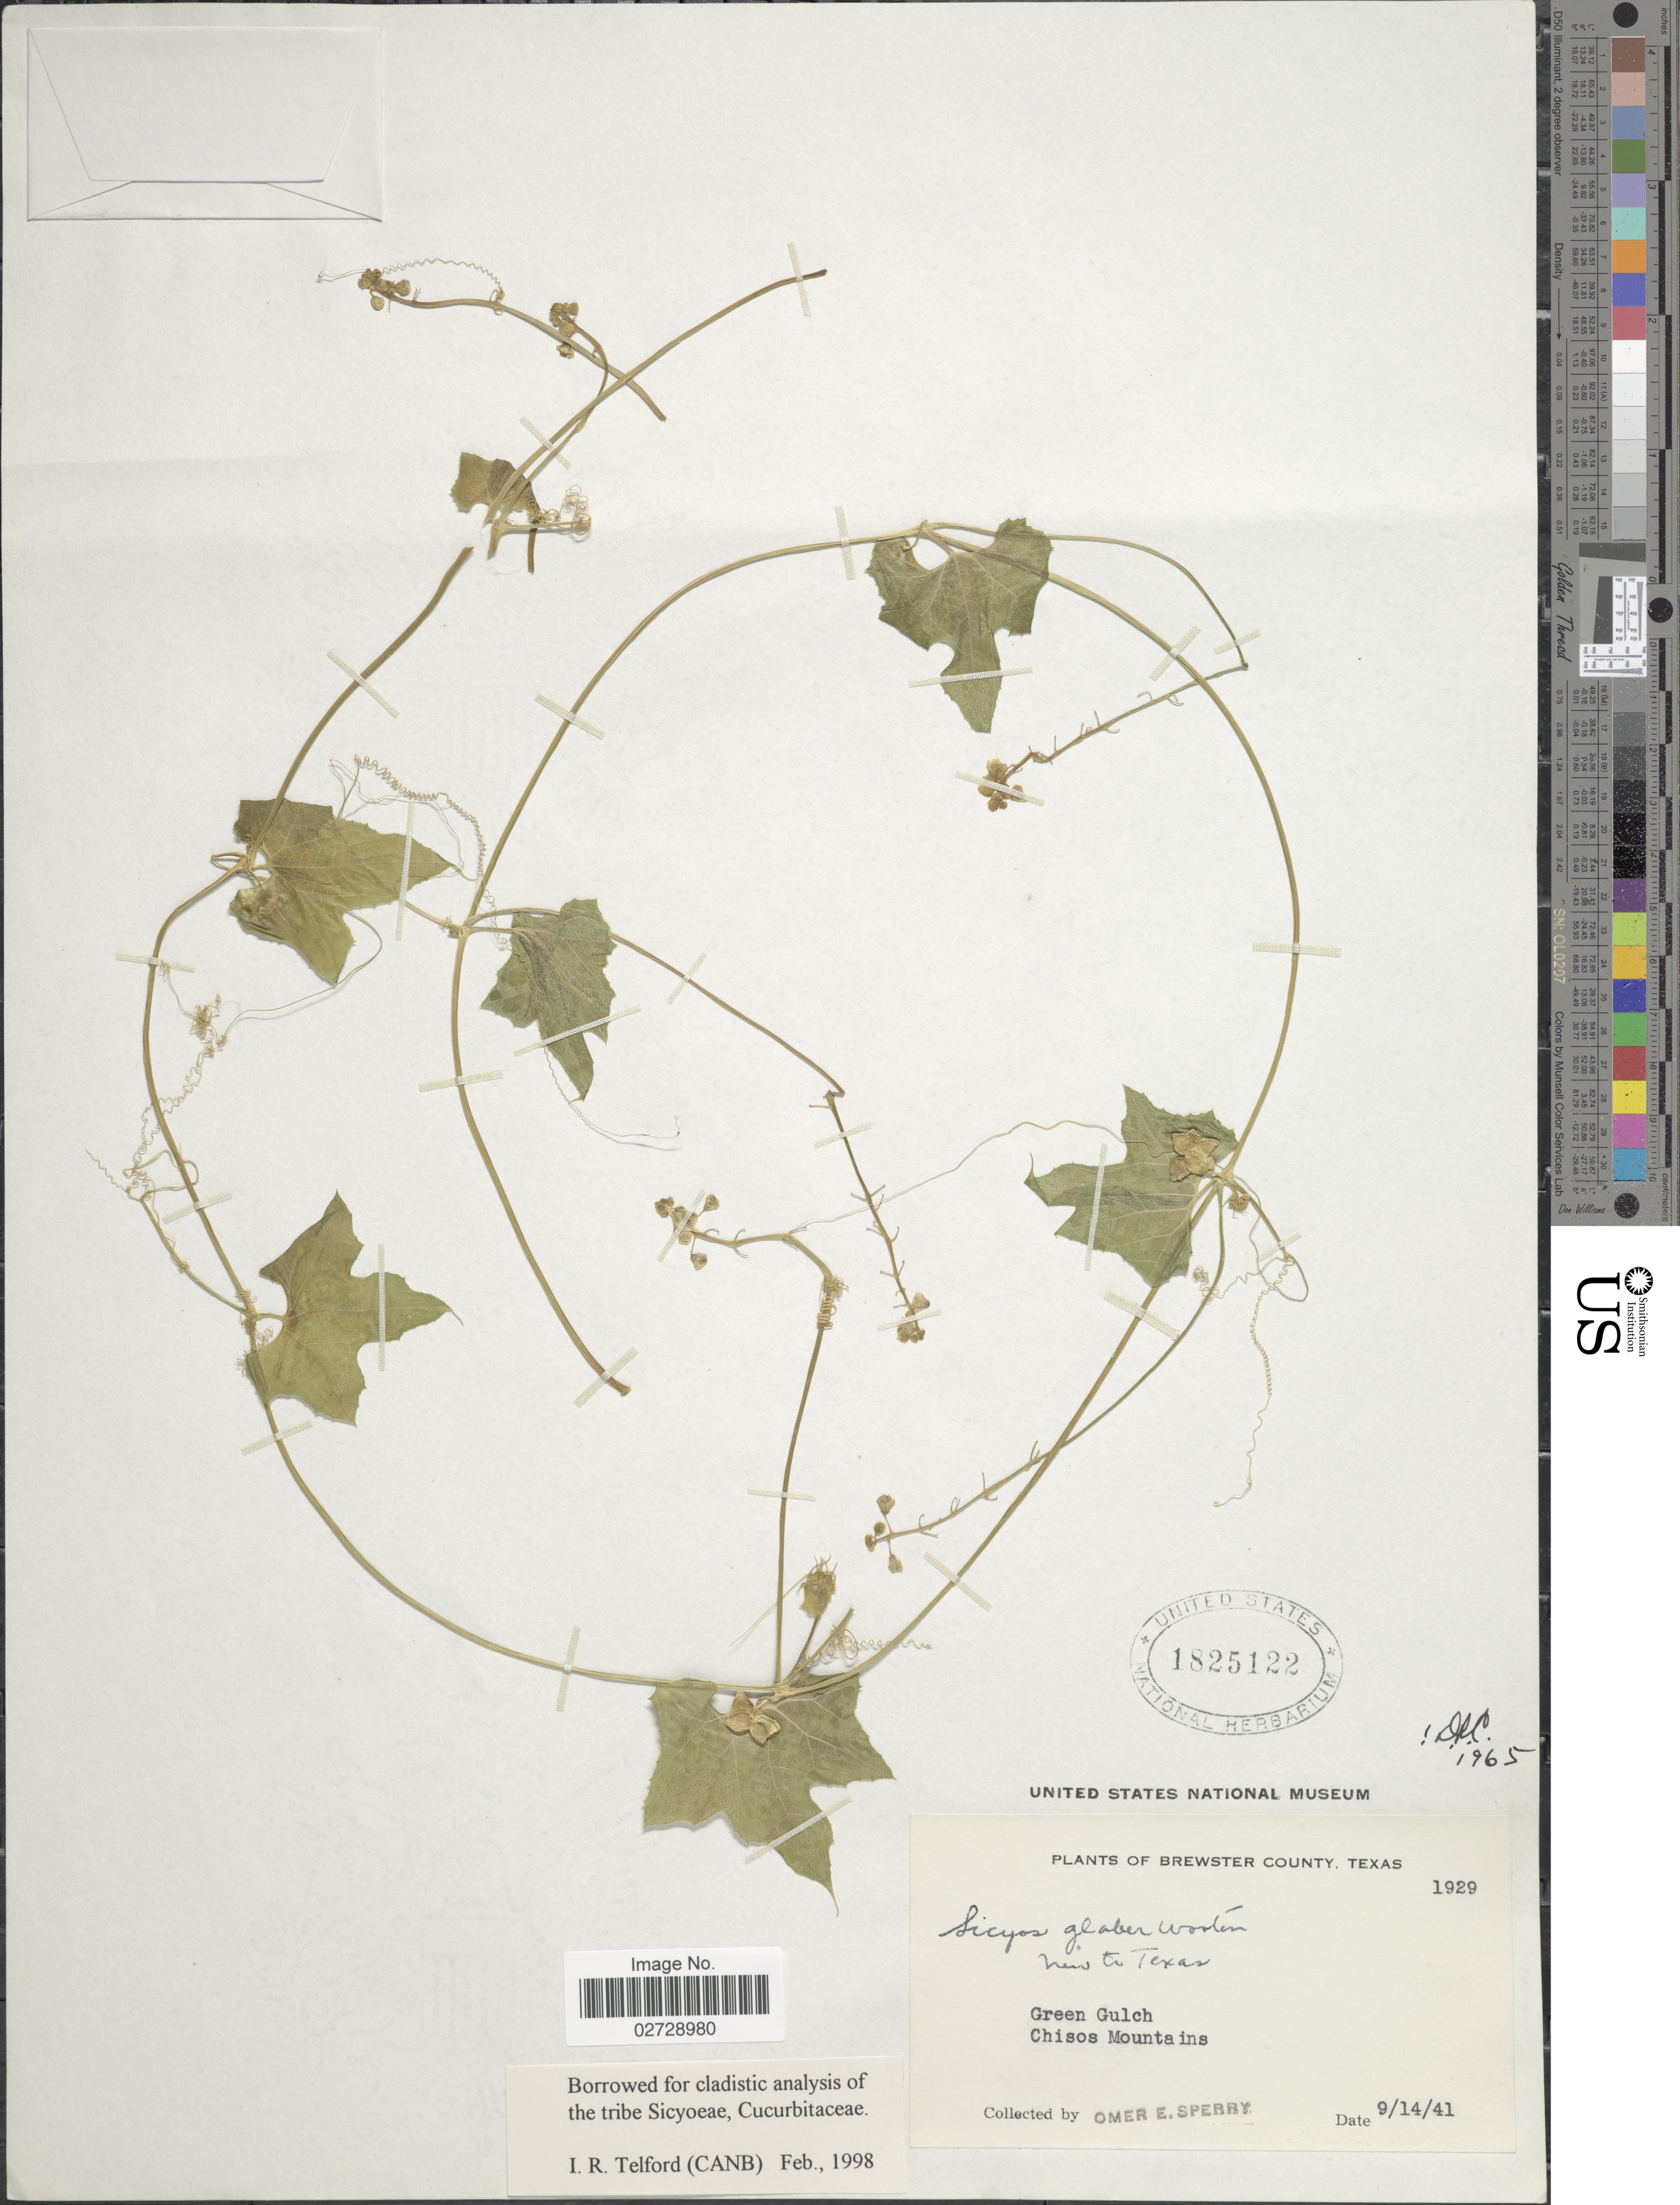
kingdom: Plantae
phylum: Tracheophyta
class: Magnoliopsida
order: Cucurbitales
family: Cucurbitaceae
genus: Sicyos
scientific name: Sicyos glaber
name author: Wooton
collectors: O. E. Sperry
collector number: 1929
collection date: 1941-09-14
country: United States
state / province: Texas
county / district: Brewster Co.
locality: Green Gulch, Chisos Mountains.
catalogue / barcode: US 1825122